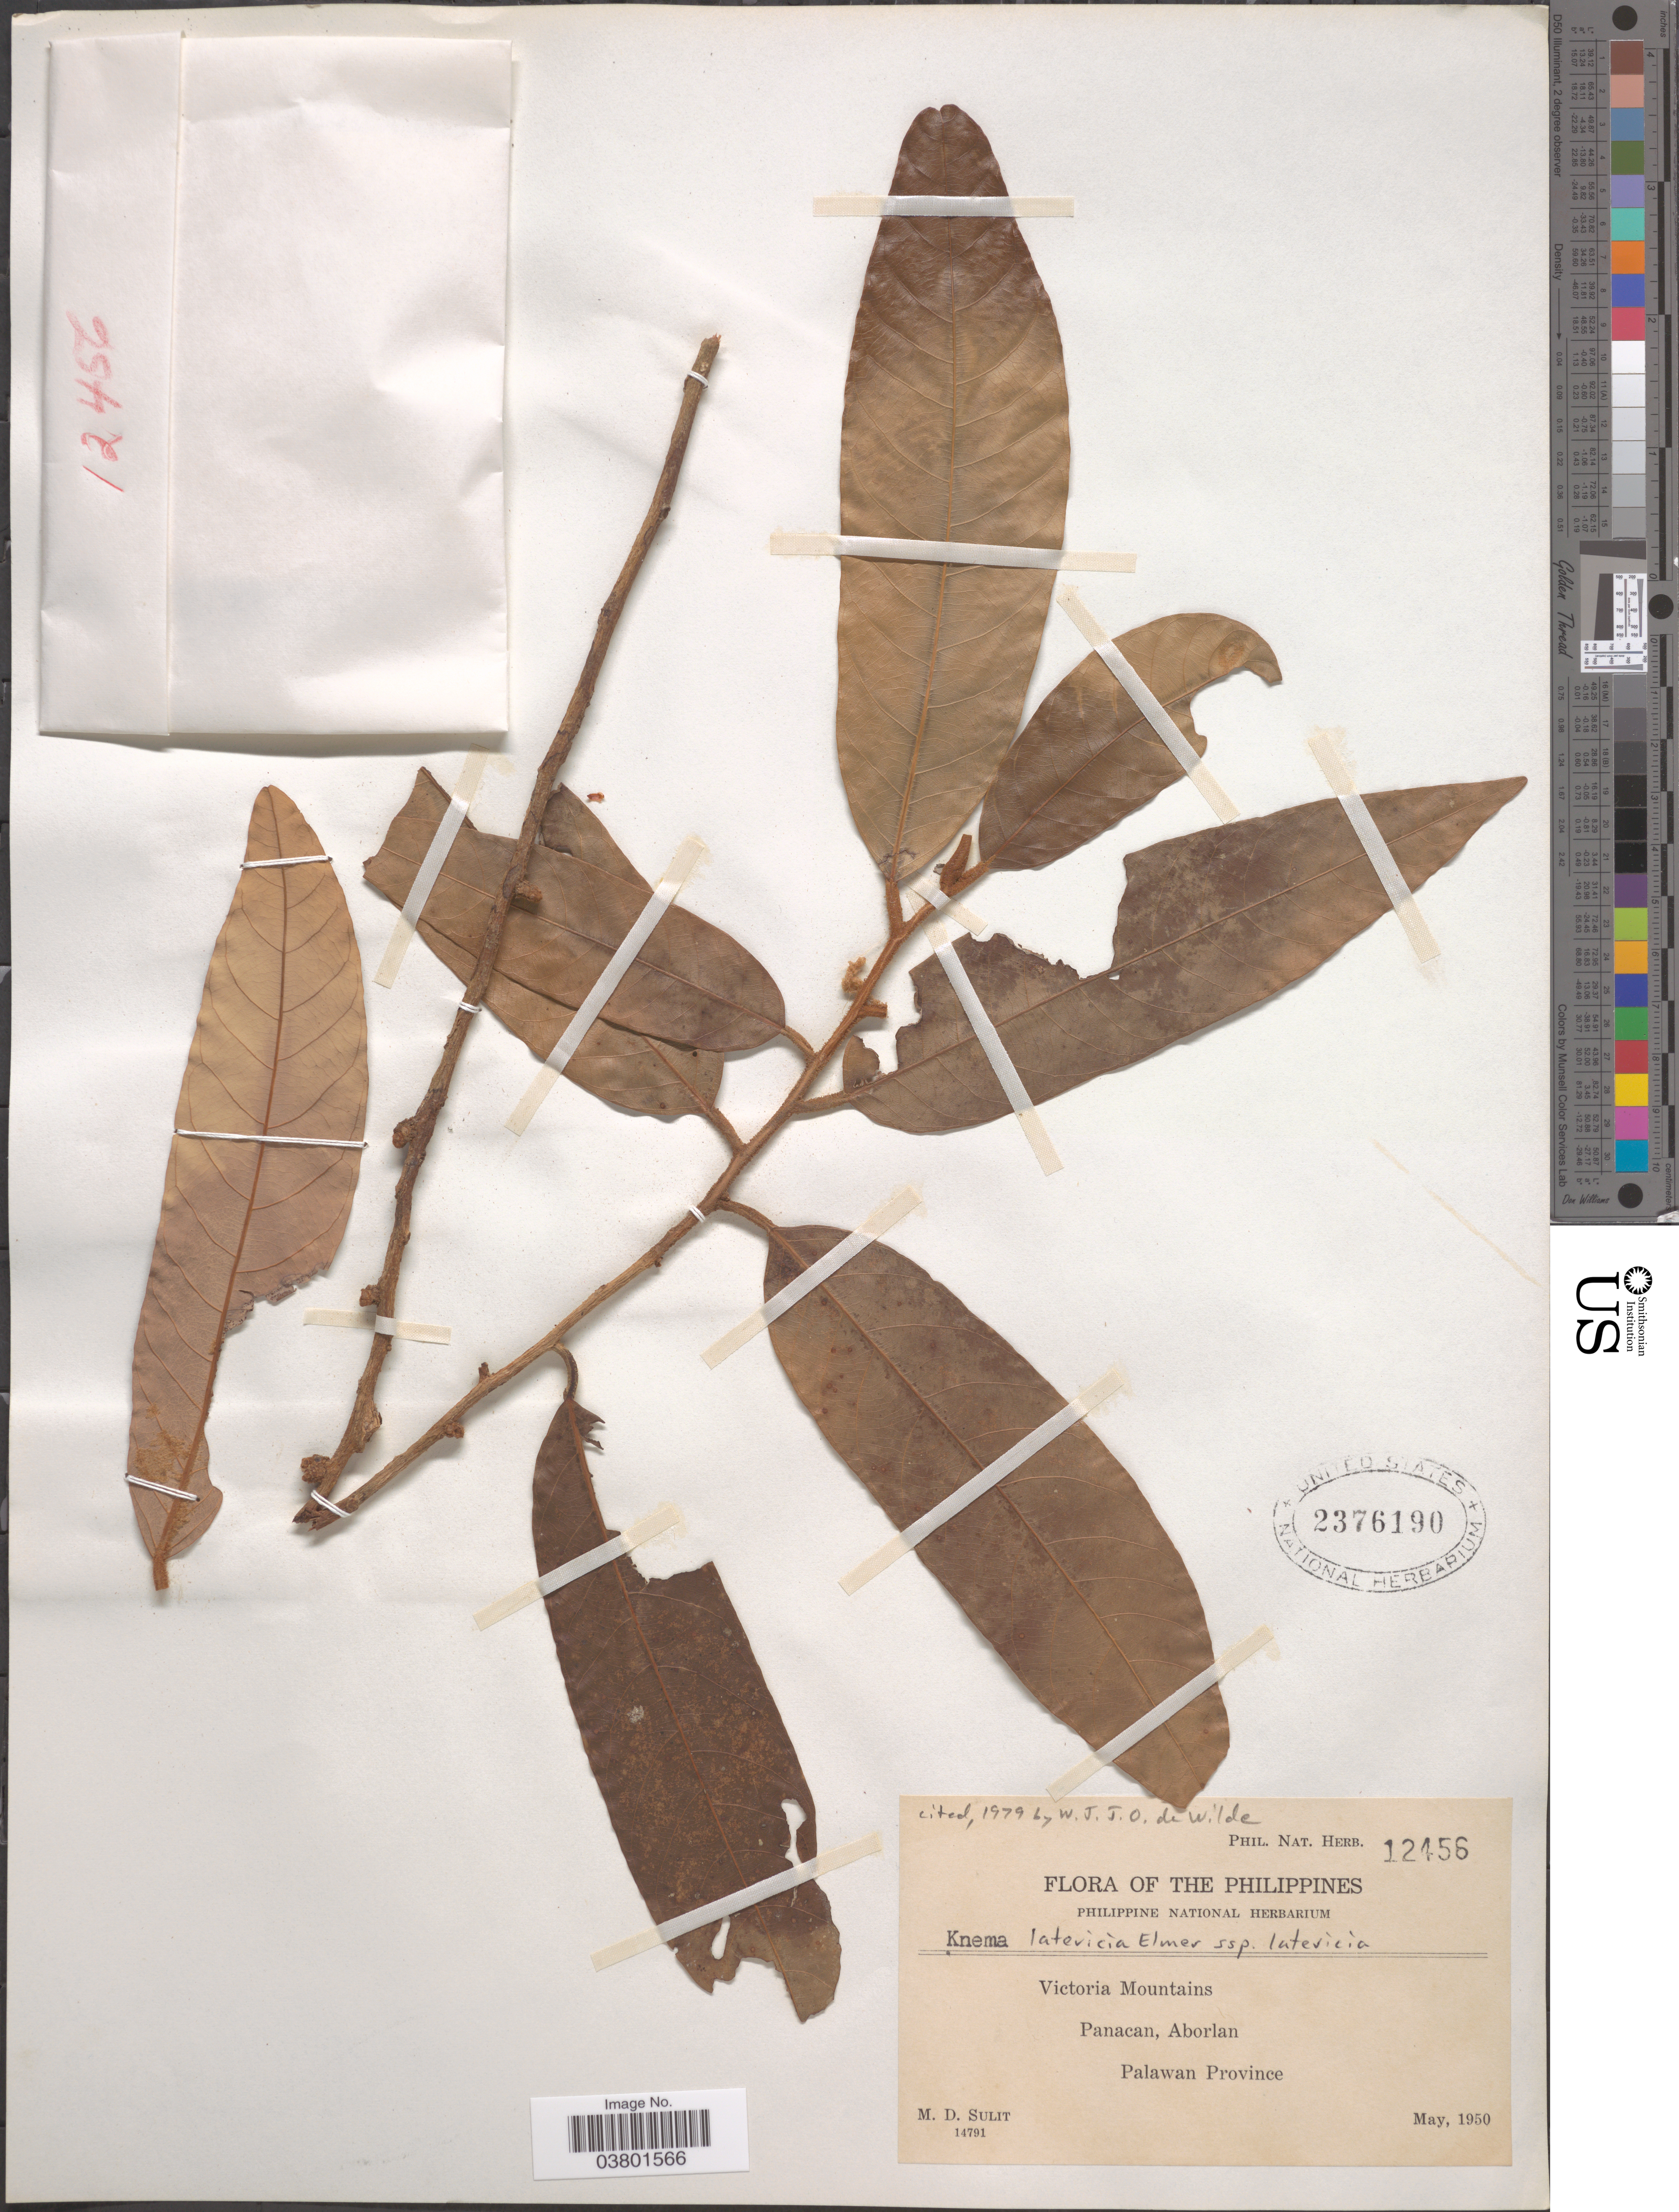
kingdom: Plantae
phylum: Tracheophyta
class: Magnoliopsida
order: Magnoliales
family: Myristicaceae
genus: Knema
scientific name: Knema latericia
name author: Elmer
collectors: M. Sulit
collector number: Phil. Nat. Herb. 12456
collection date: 1950-05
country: Philippines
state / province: Mimaropa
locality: Victoria Mountains. Panacan, Aborlan. Palawan Province.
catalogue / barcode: US 2376190